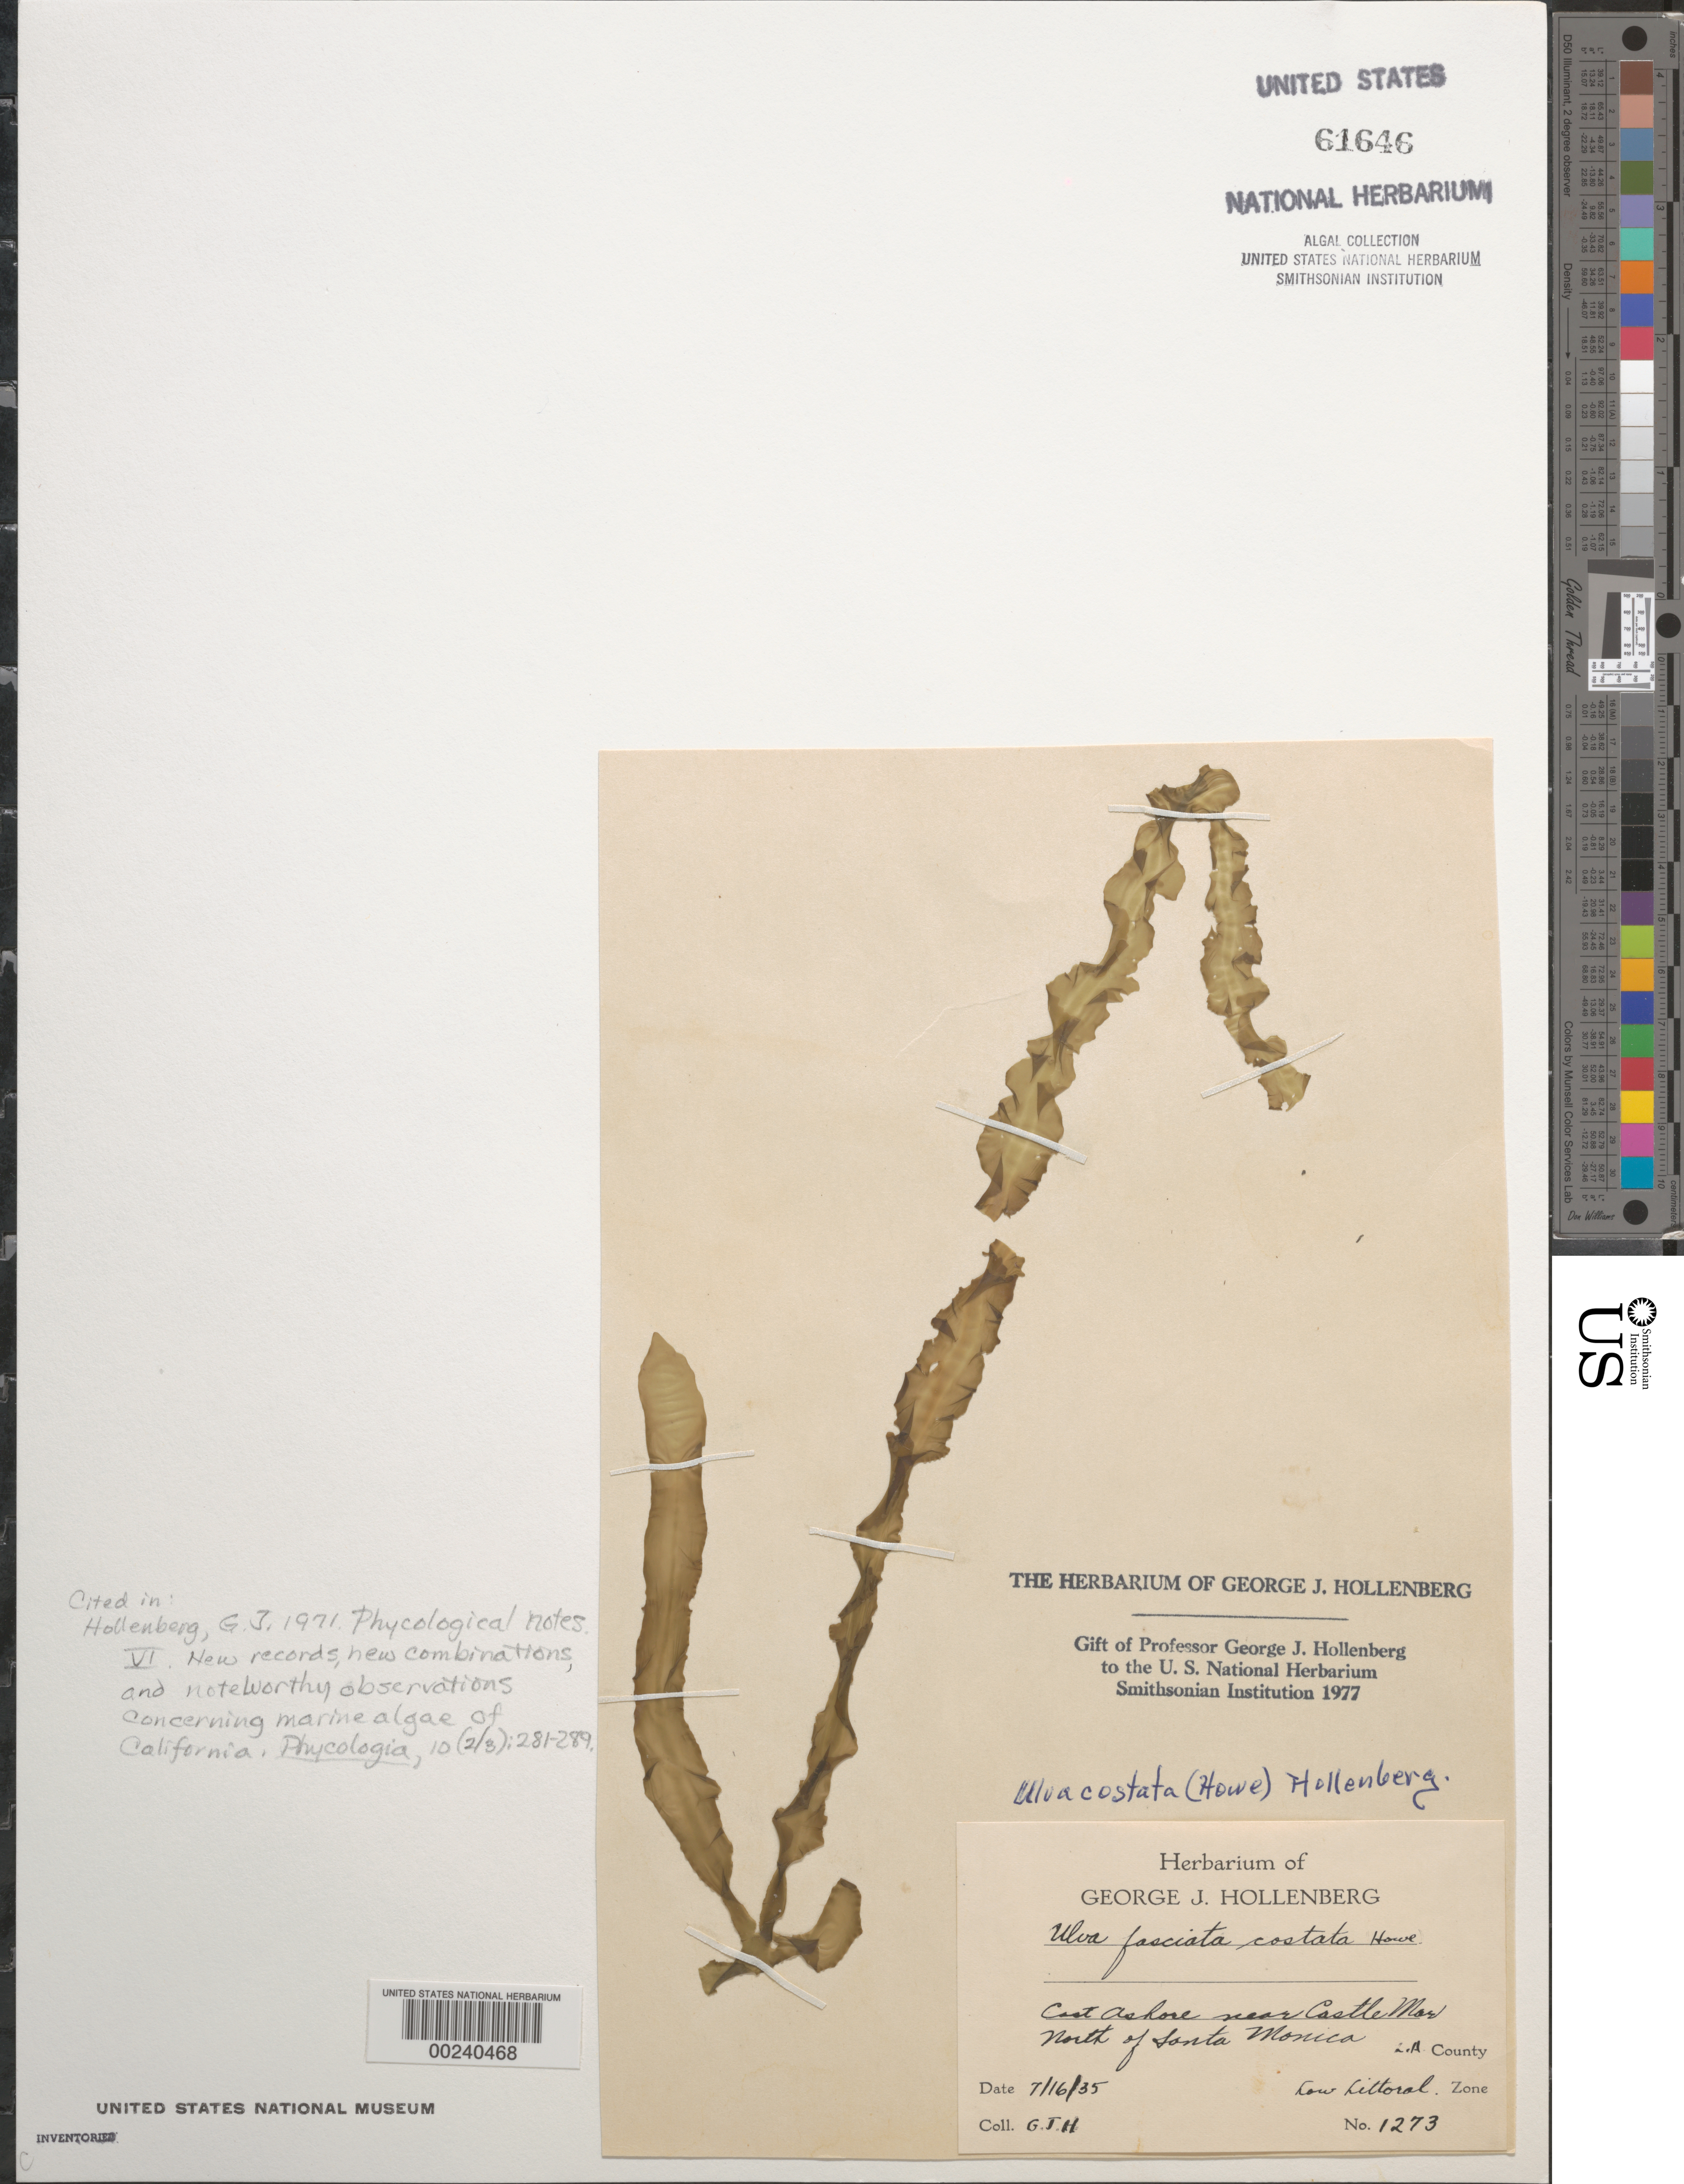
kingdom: Plantae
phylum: Chlorophyta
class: Ulvophyceae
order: Ulvales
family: Ulvaceae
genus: Ulva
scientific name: Ulva costata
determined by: Hollenberg, George J.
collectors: G. Hollenberg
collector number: GJH 1273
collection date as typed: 16 Jul 1935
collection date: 1935-07-16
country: United States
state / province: California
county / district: Los Angeles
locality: Near Castle Mar, north of Santa Monica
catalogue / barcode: US 61646